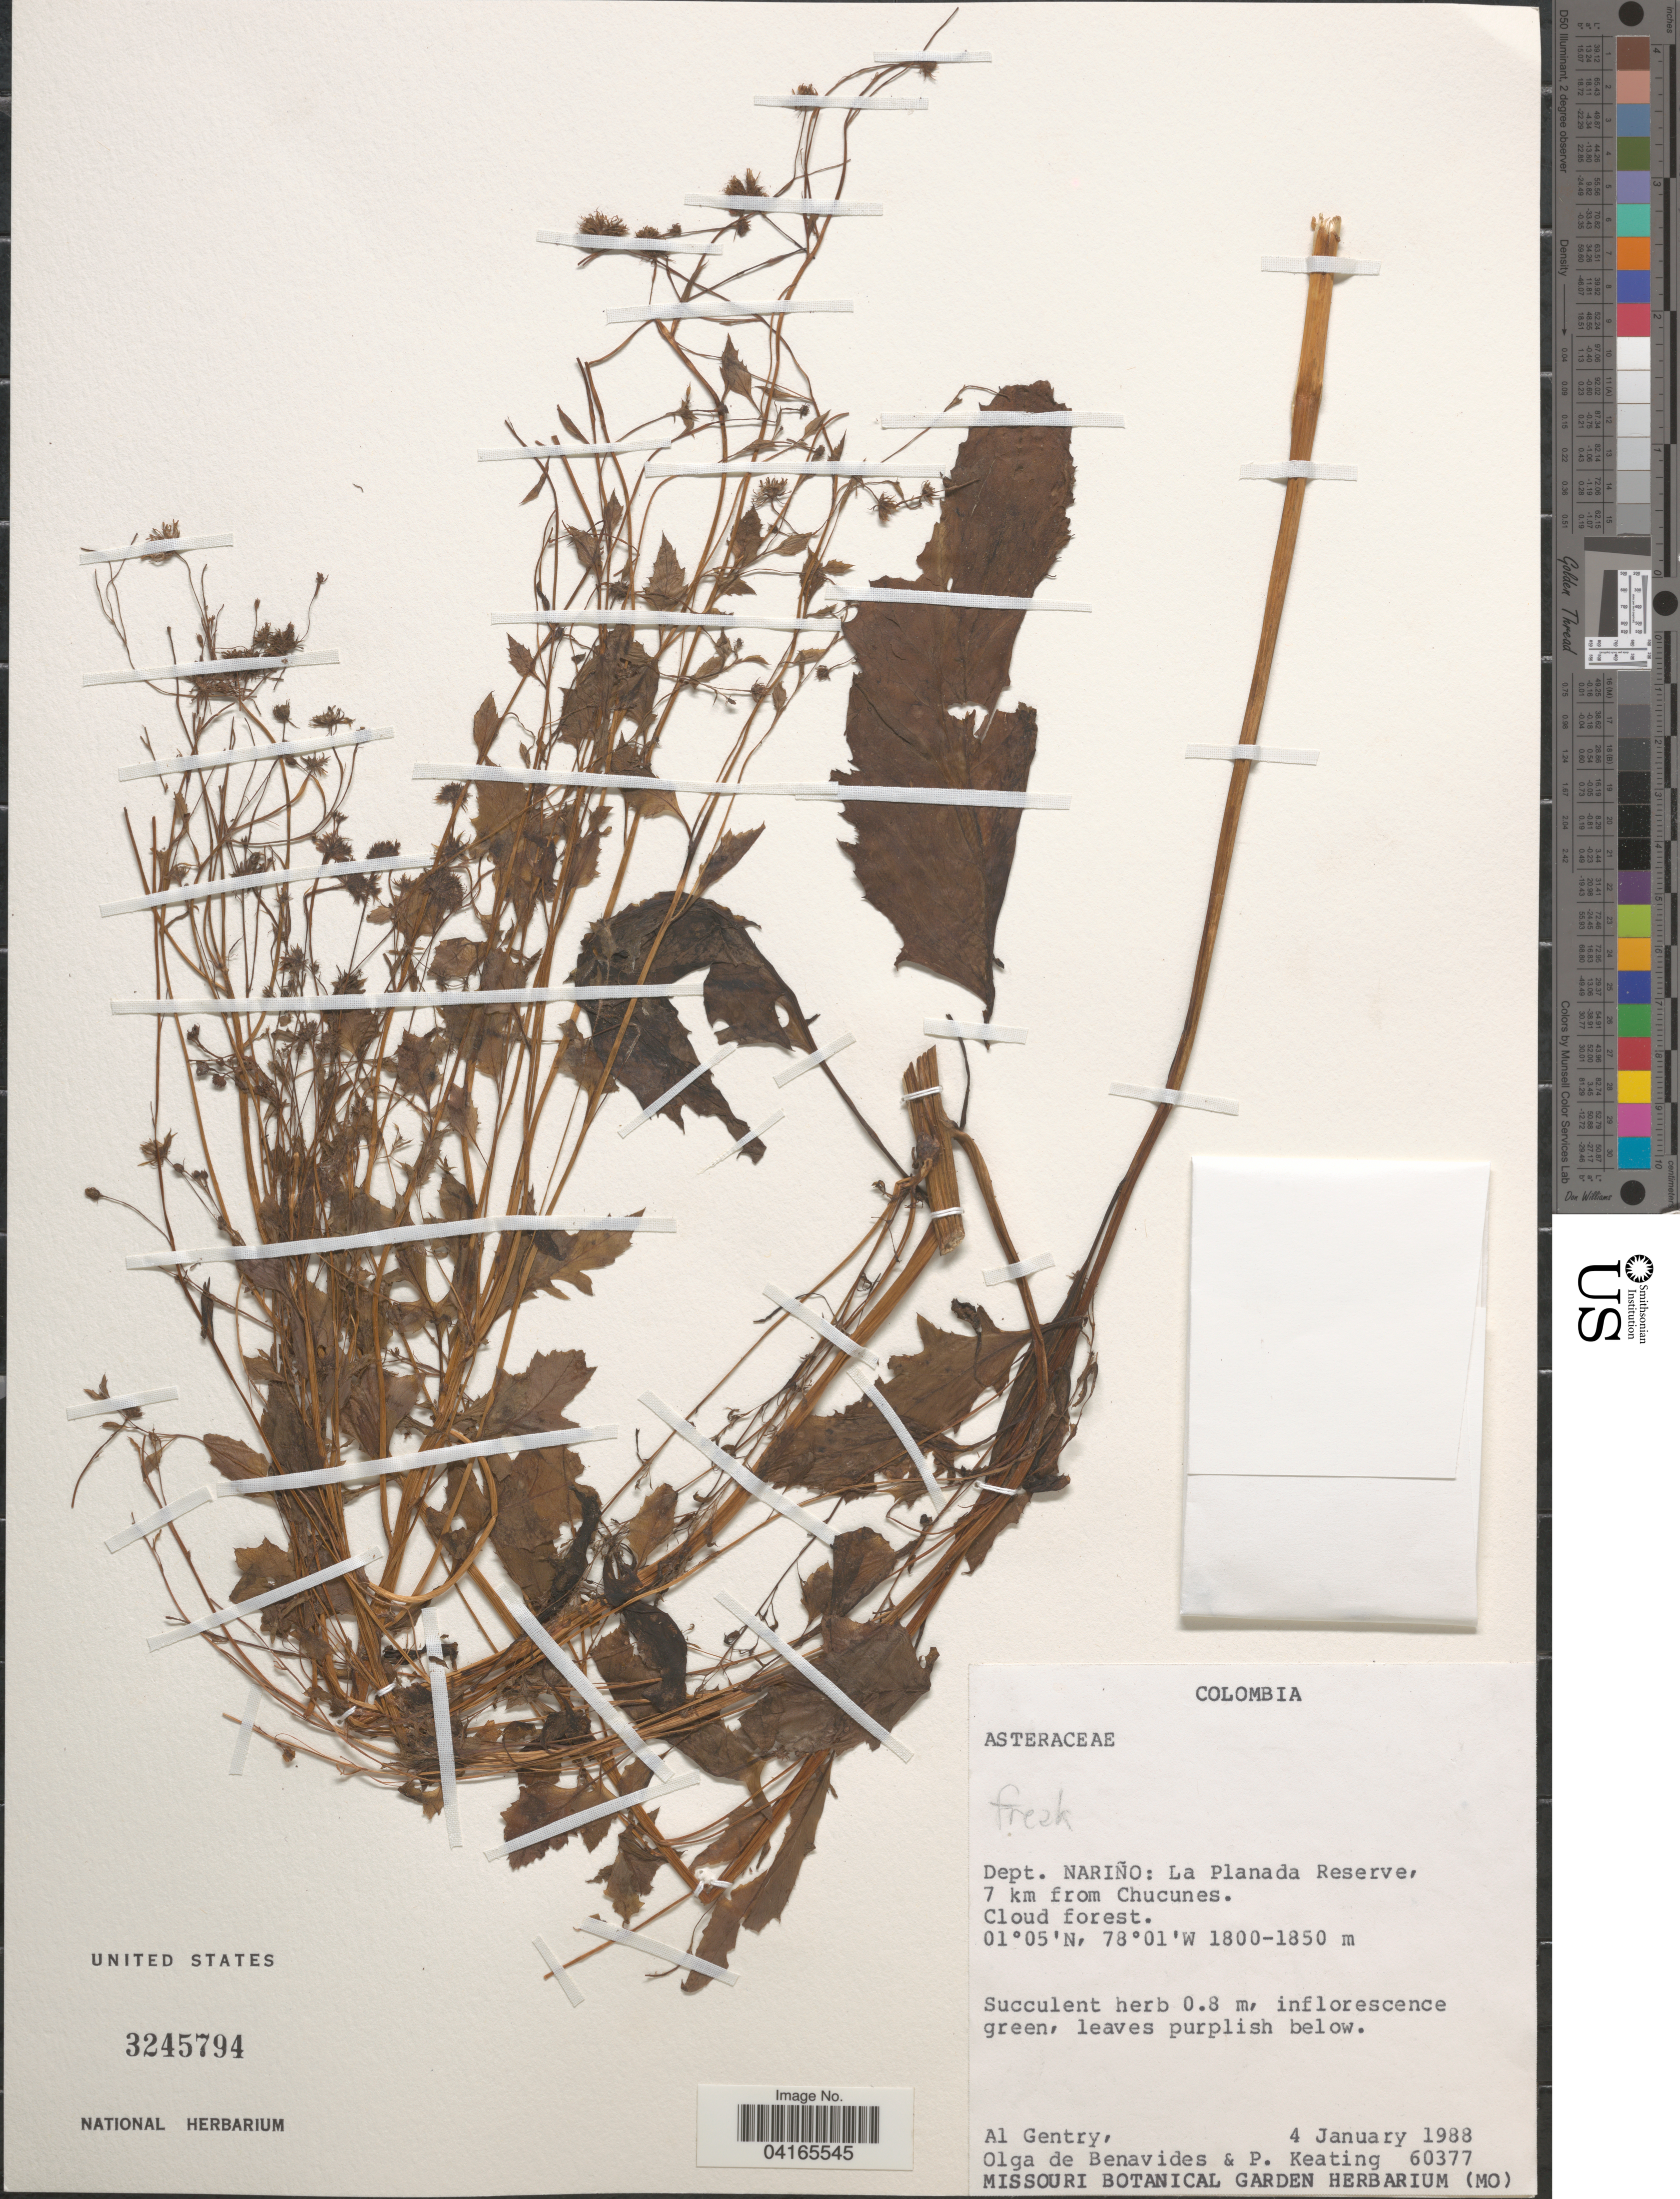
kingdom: Plantae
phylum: Tracheophyta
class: Magnoliopsida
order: Asterales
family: Asteraceae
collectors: A. H. Gentry, O. Benavides & P. Keating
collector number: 60377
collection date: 1988-01-04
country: Colombia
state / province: Nariño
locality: Dept. Nariño: La Planada Reserve, 7 km from Chucunes.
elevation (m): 1800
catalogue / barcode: US 3245794